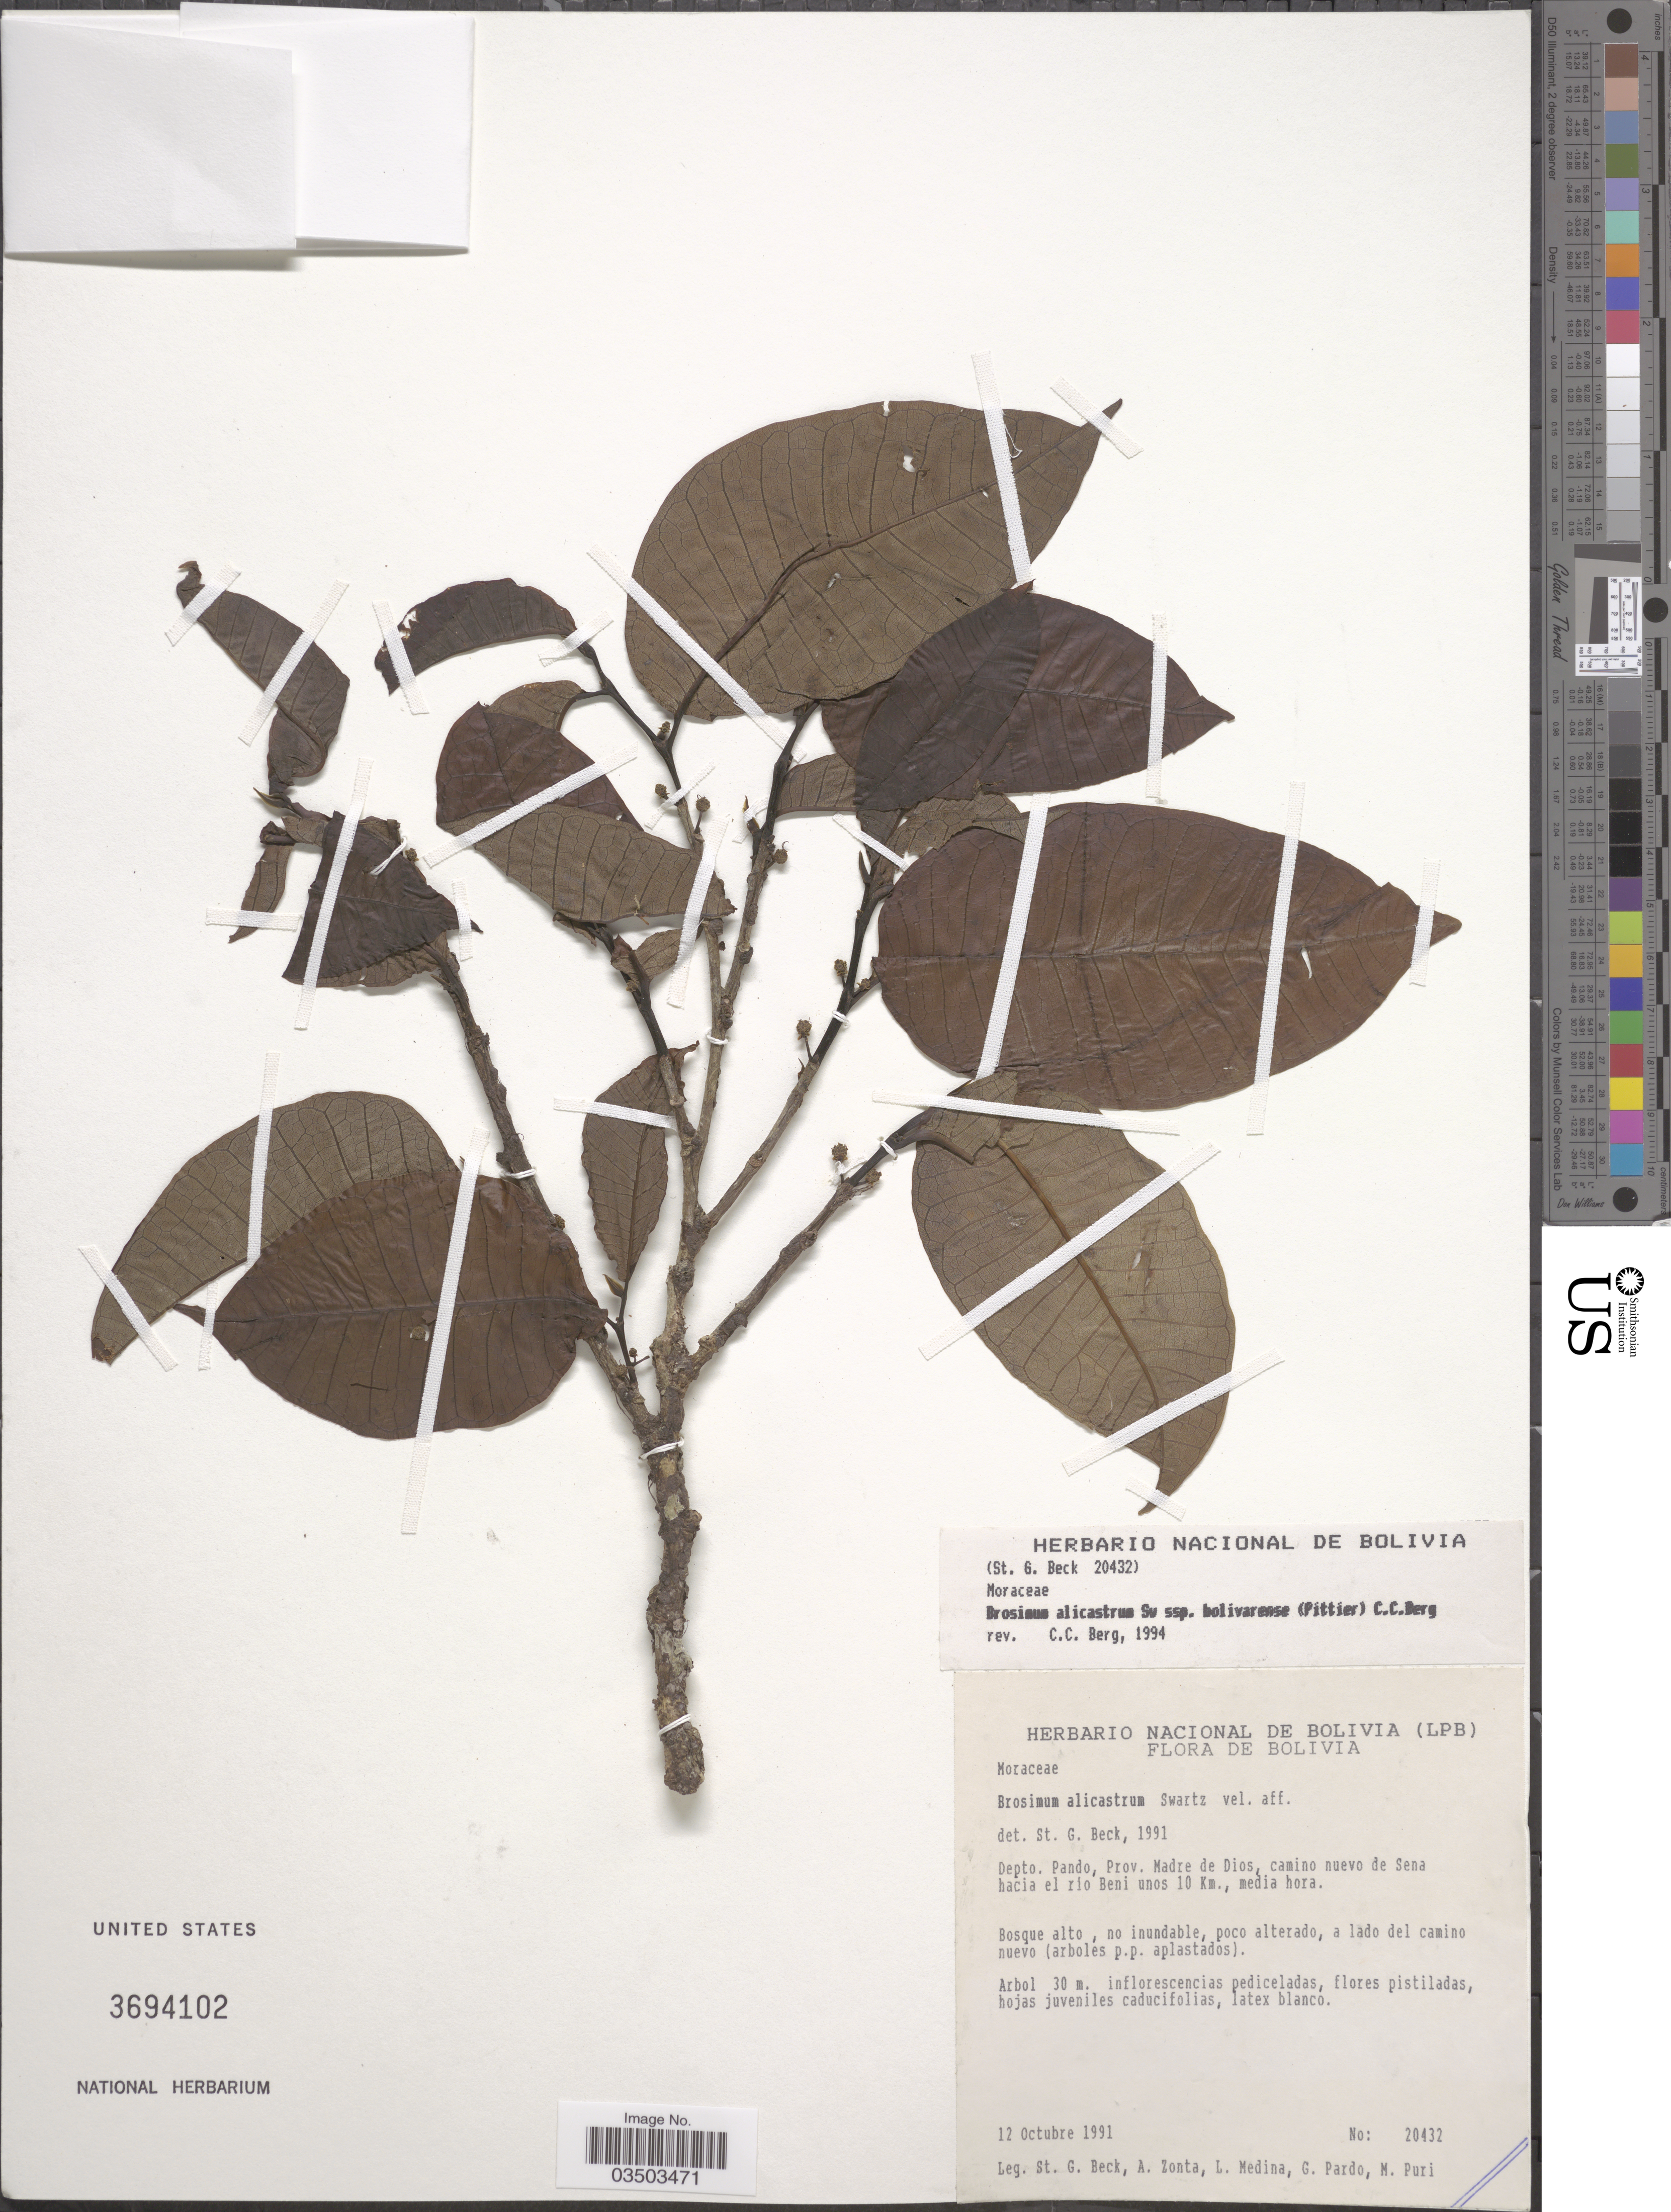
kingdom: Plantae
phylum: Tracheophyta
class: Magnoliopsida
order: Rosales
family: Moraceae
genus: Brosimum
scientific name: Brosimum columbianum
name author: S.F. Blake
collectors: S. G. Beck, A. Zonta, L. Medina, G. Pardo & M. Puri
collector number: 20432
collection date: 1991-10-12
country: Bolivia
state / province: Pando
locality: Depto. Pando, Prov. Madre de Dios, camino nuevo de Sena hacia el río Beni unos 10 Km., media hora.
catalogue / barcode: US 3694102